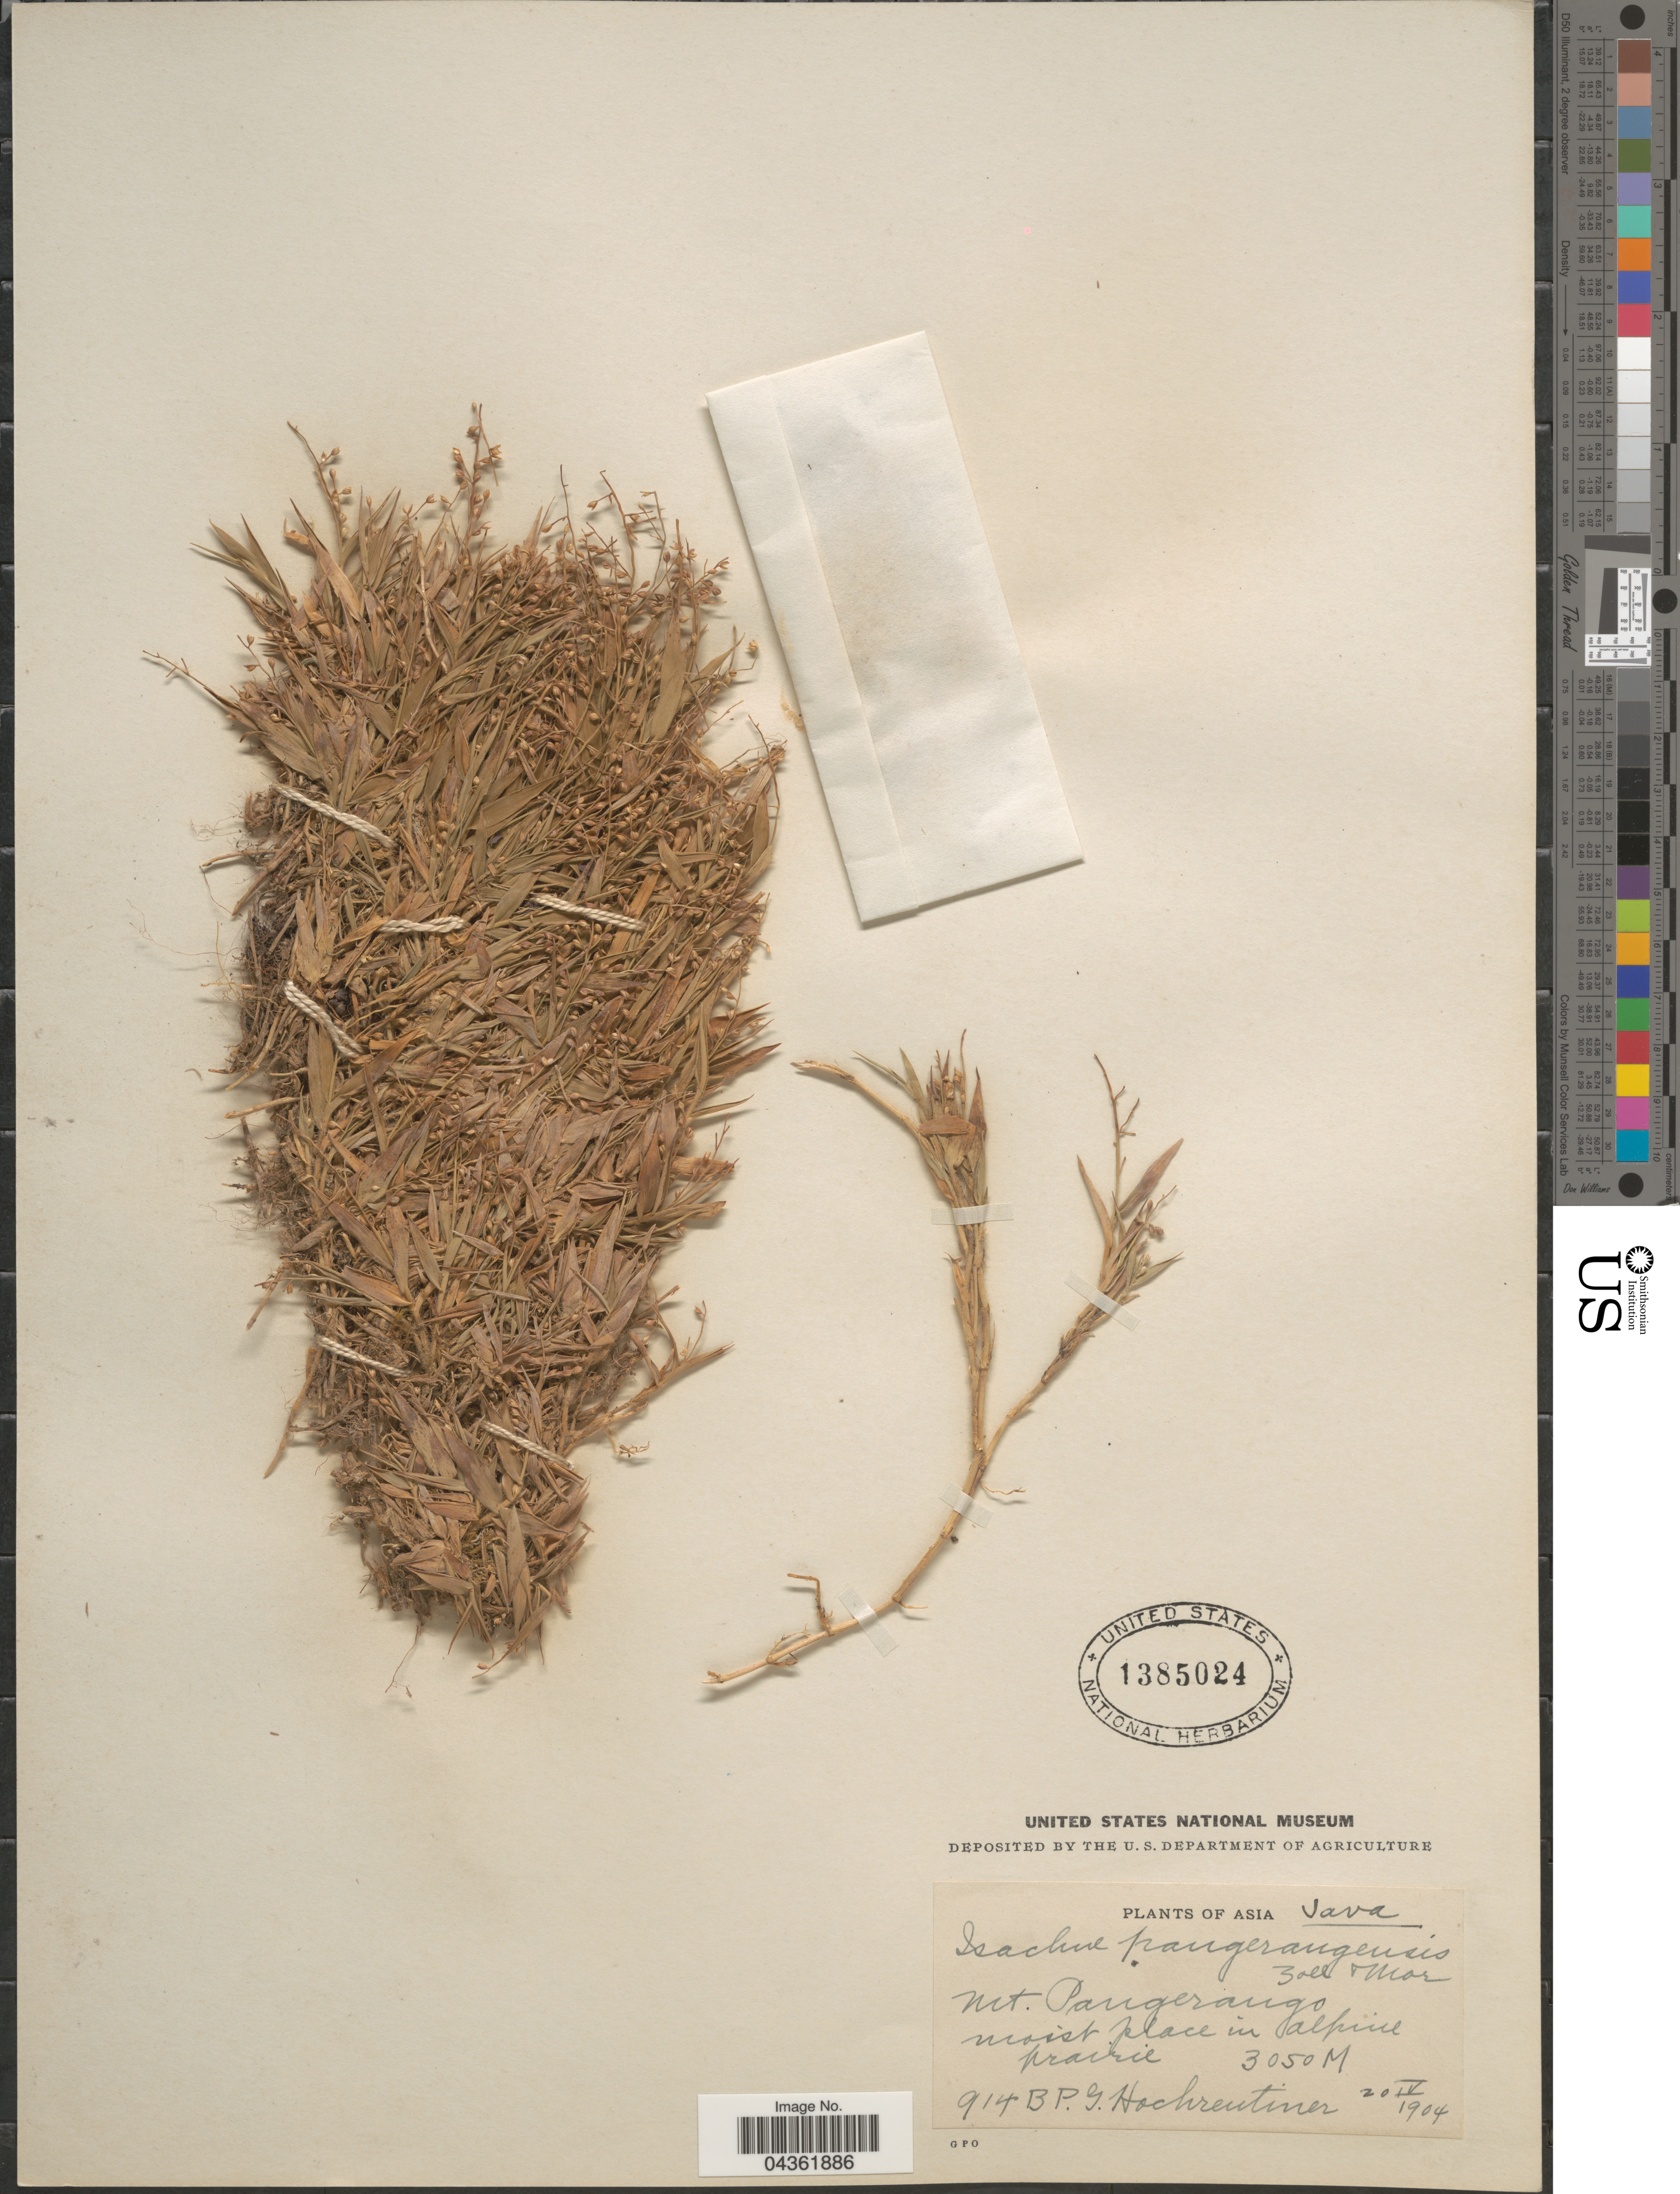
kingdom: Plantae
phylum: Tracheophyta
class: Liliopsida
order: Poales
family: Poaceae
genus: Isachne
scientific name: Isachne pangerangensis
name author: Zoll. & Moritzi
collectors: B. P. Hochreutiner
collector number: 914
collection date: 1904-04-20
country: Indonesia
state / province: Java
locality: Mt. Pangerango. Moist place in alpine prairie.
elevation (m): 3050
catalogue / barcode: US 1385024